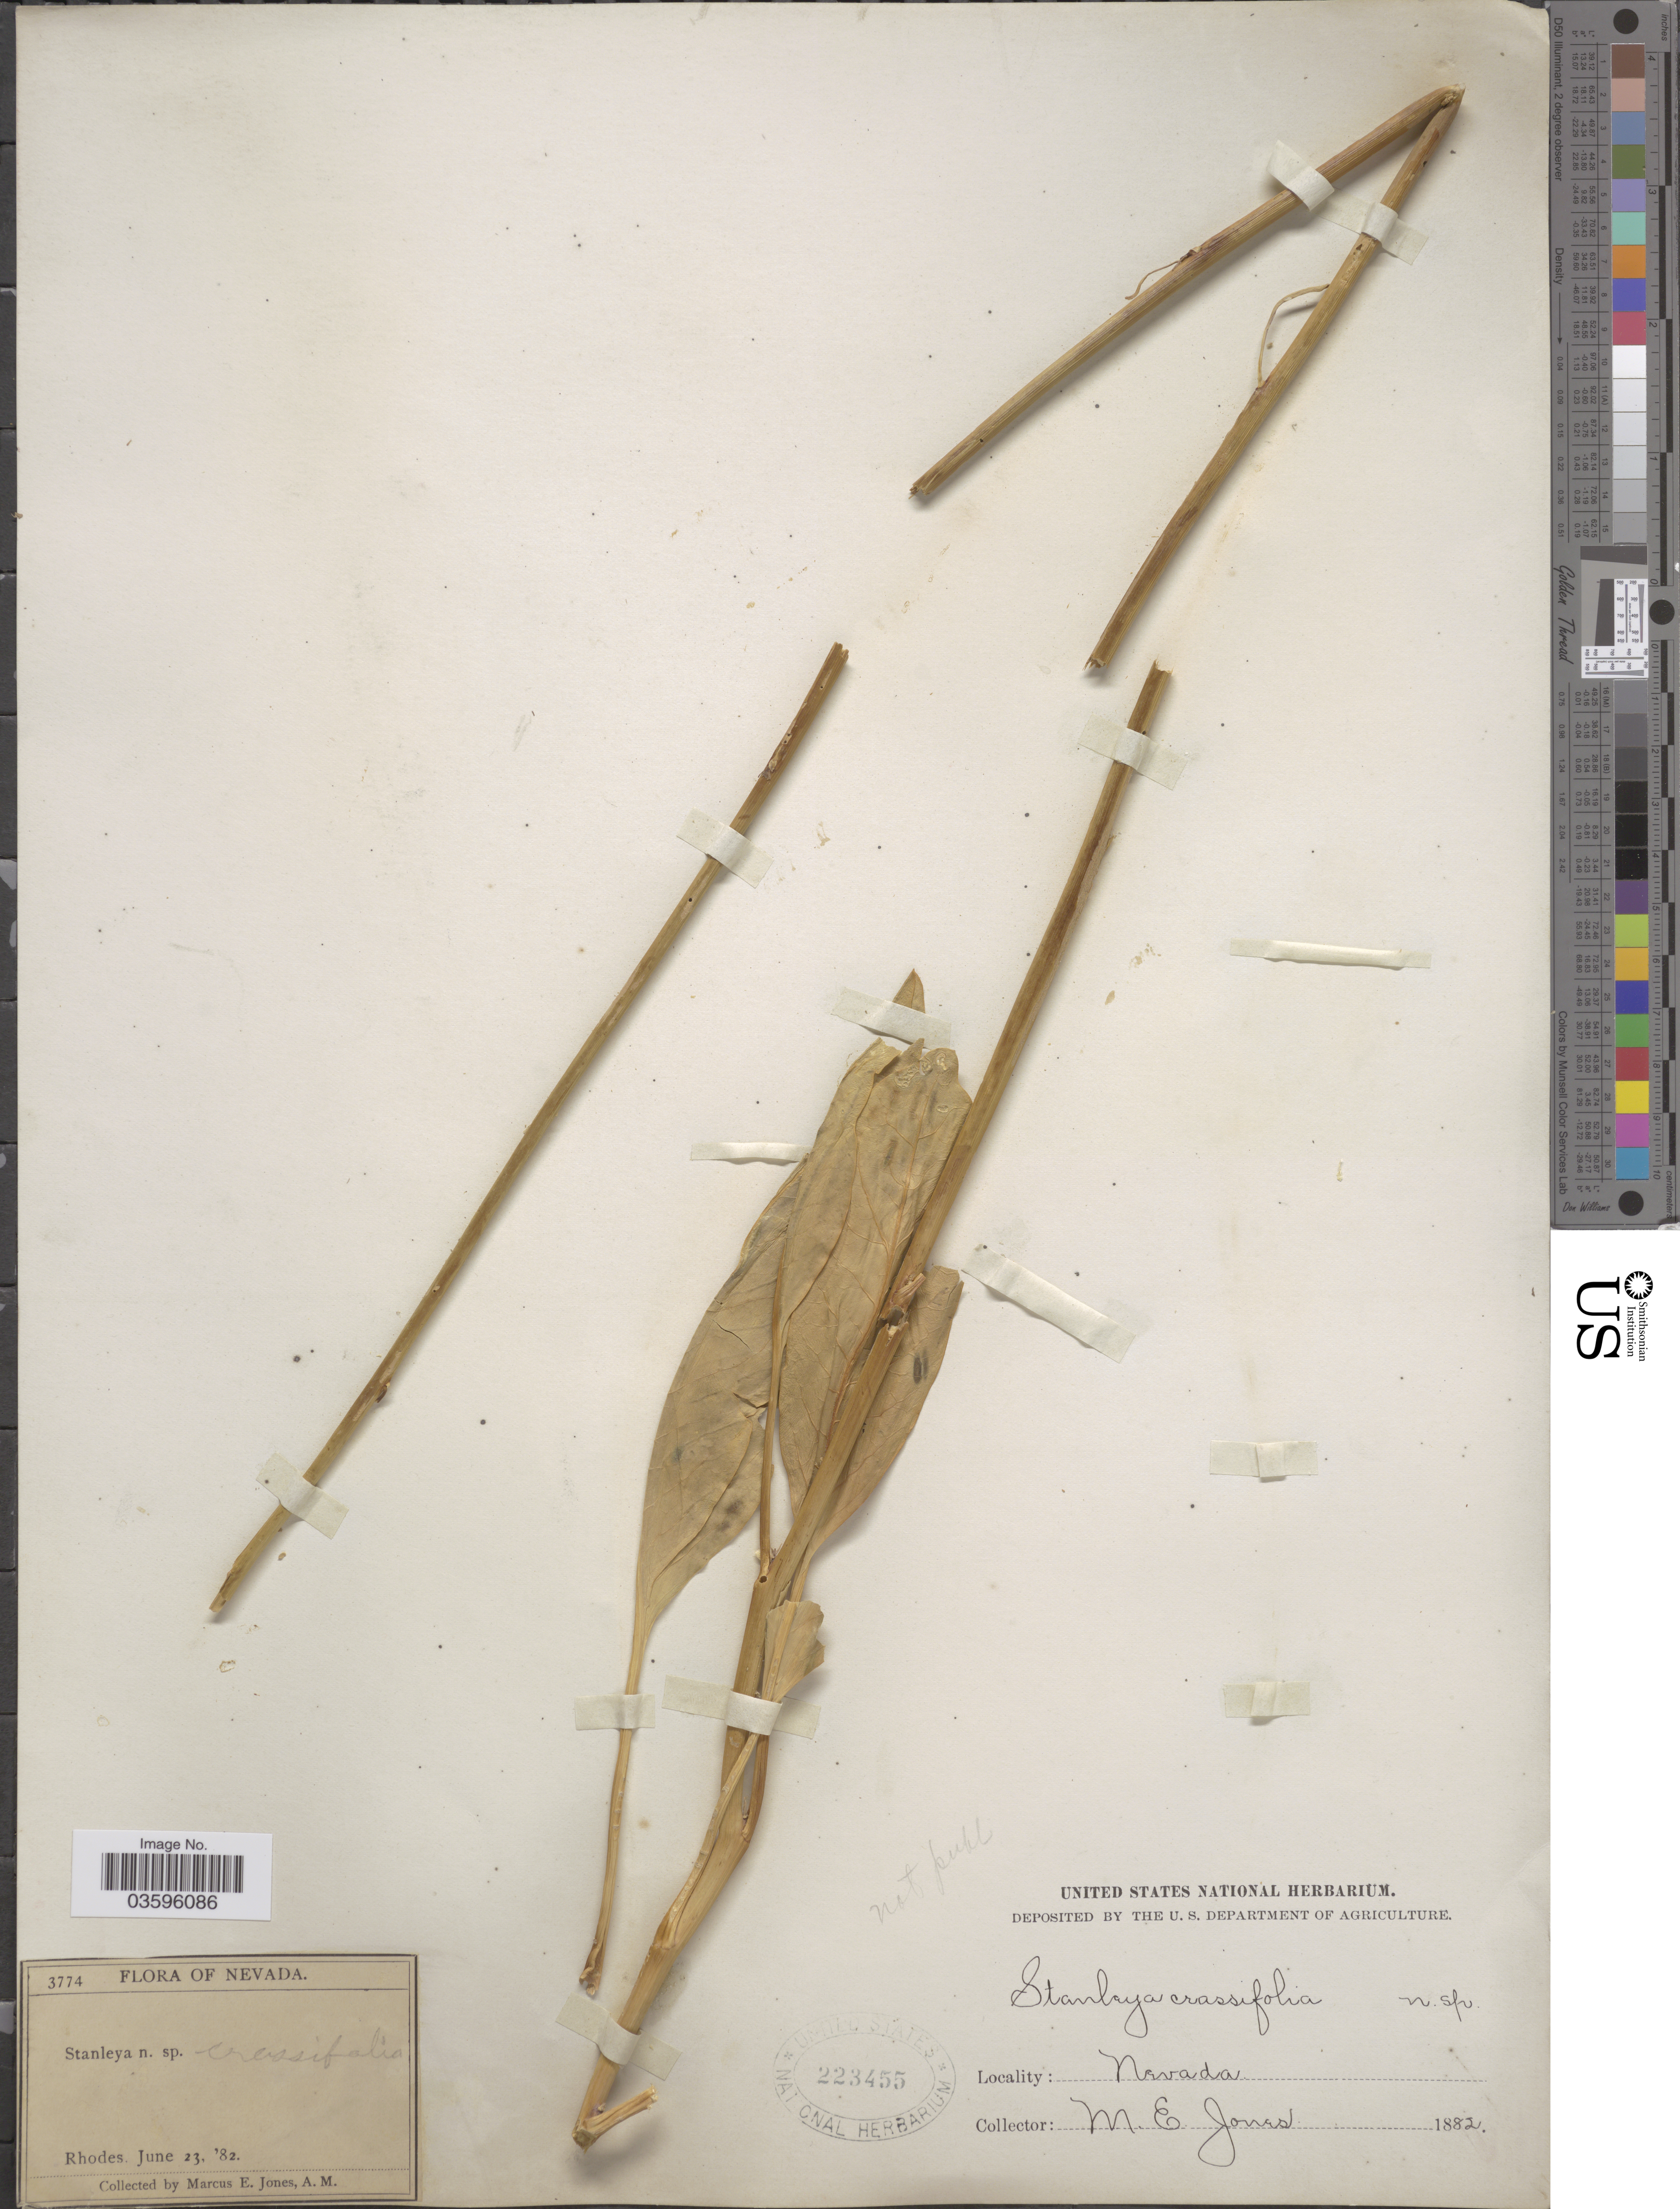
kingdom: Plantae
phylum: Tracheophyta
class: Magnoliopsida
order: Brassicales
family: Brassicaceae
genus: Stanleya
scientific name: Stanleya elata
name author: M.E. Jones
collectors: M. E. Jones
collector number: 3774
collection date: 1882-06-23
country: United States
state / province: Nevada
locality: Rhodes.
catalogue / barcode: US 223455